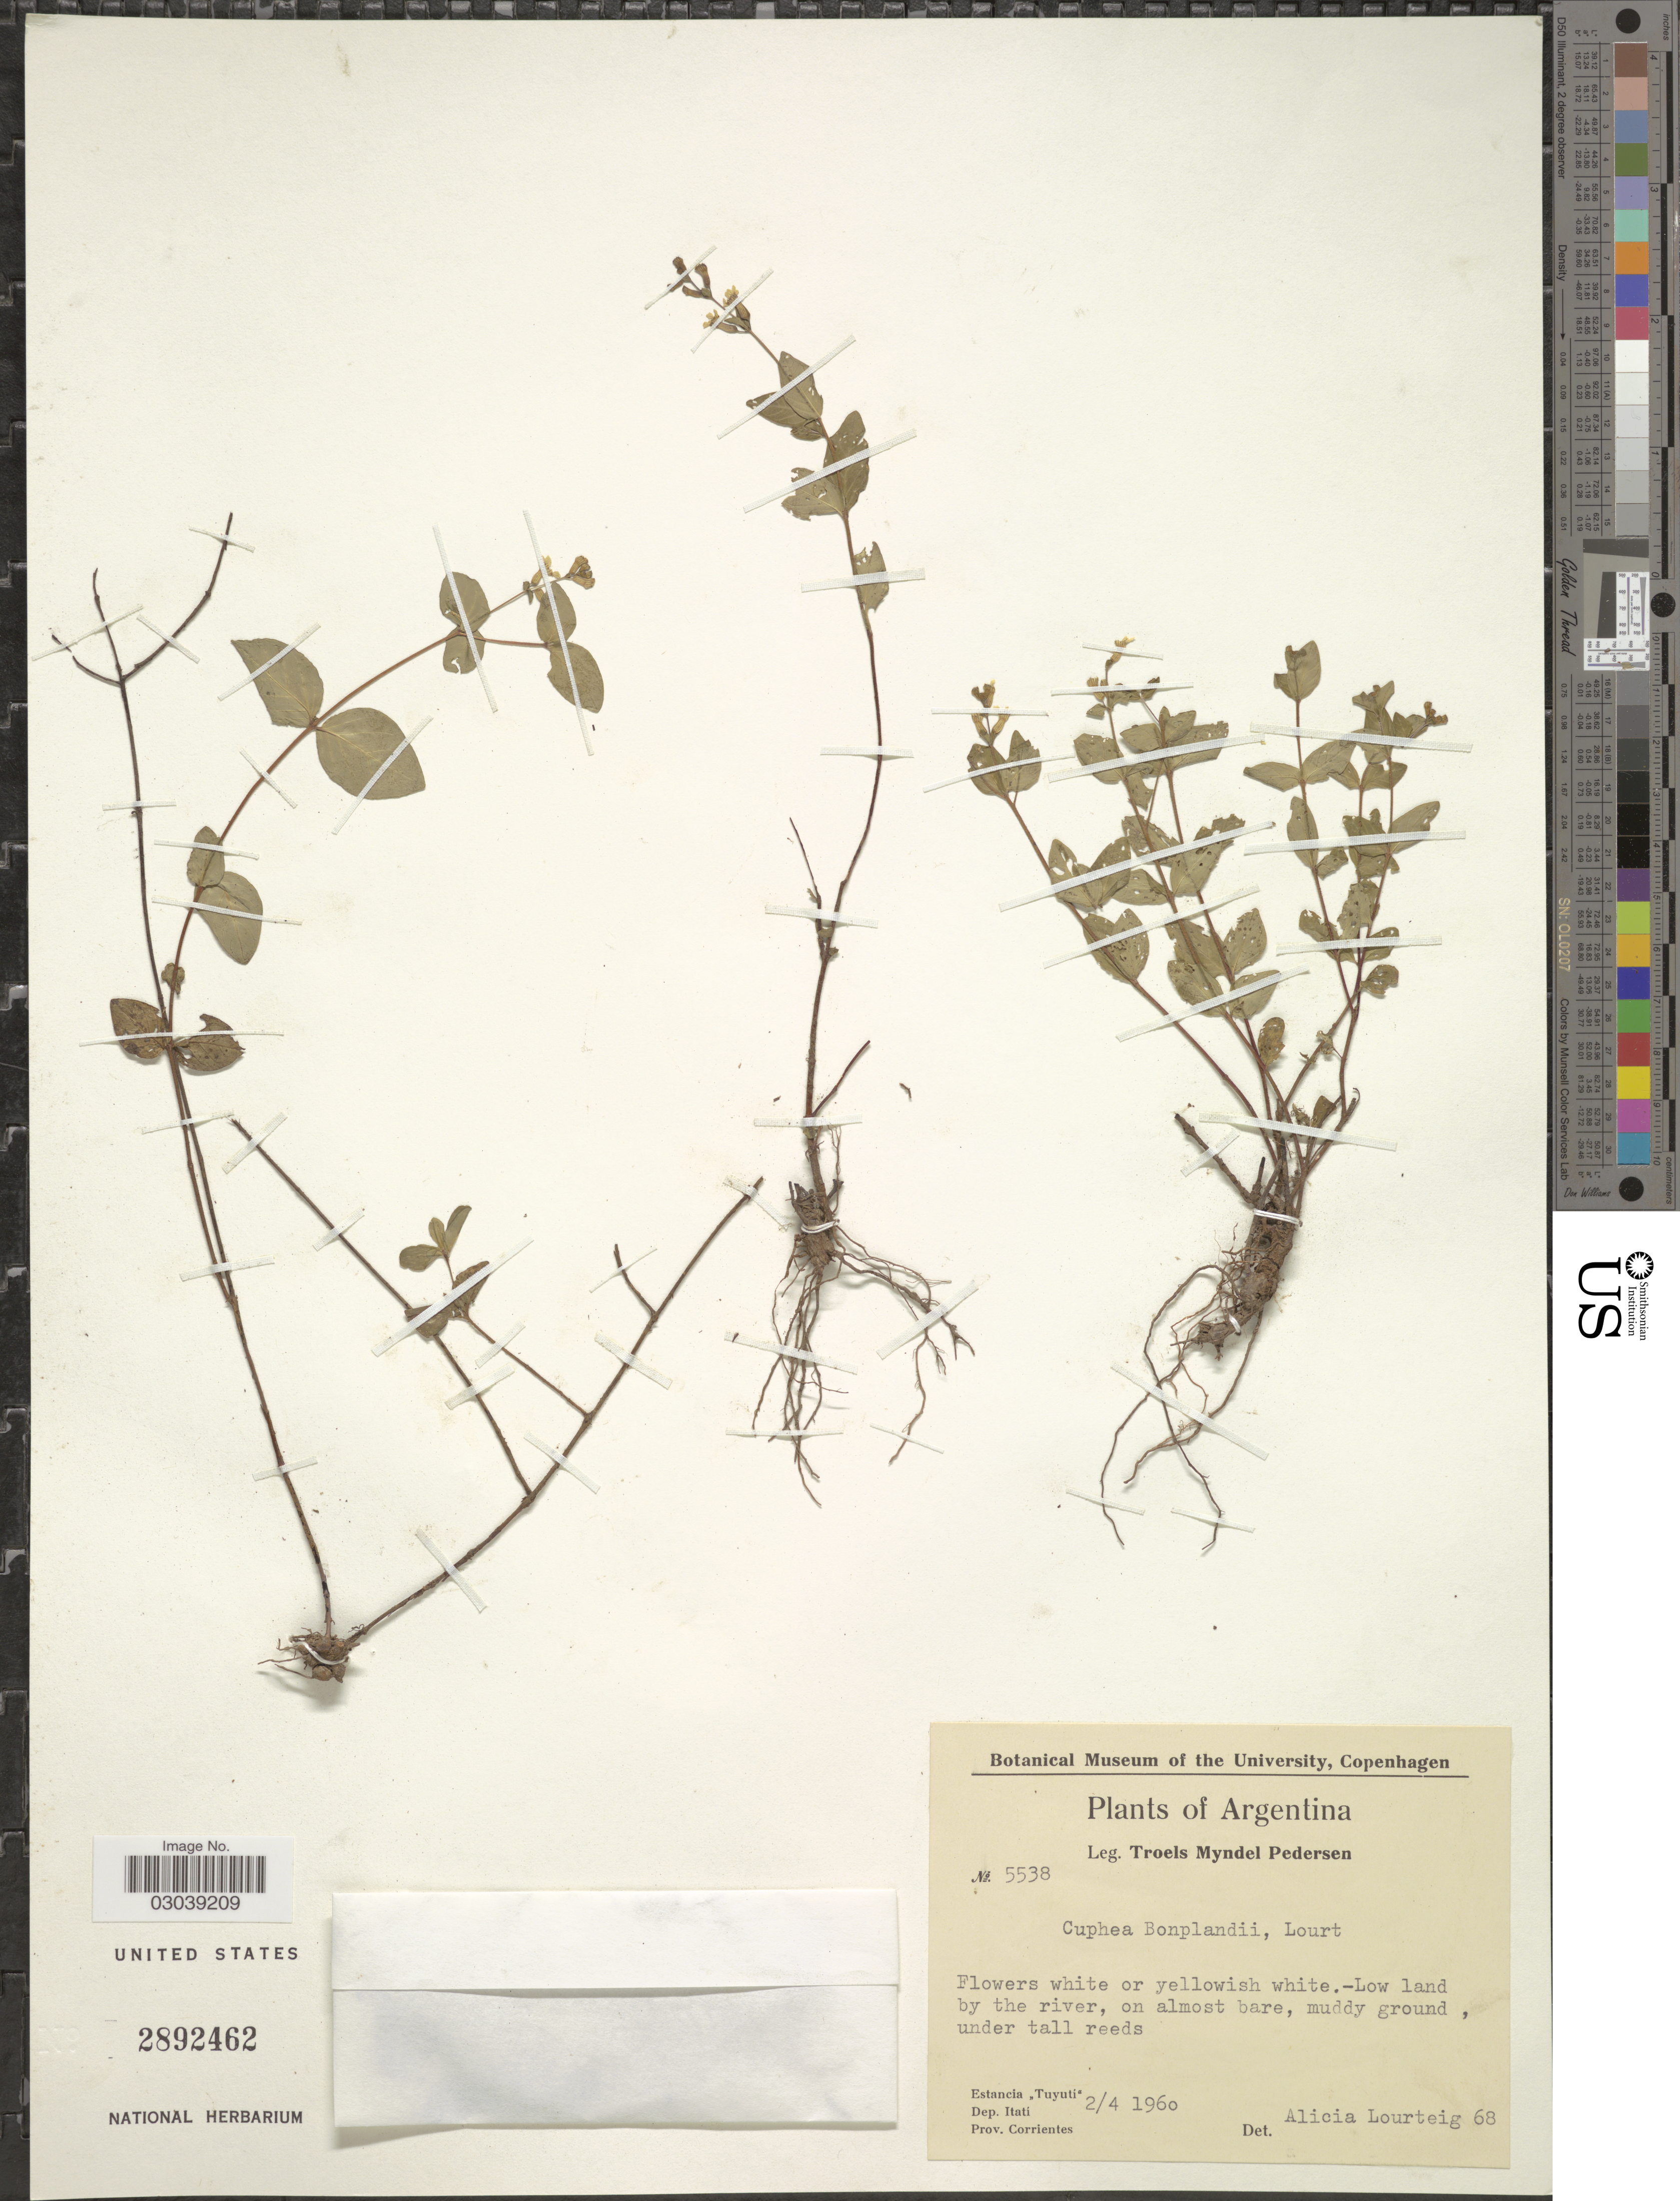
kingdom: Plantae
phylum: Tracheophyta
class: Magnoliopsida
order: Myrtales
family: Lythraceae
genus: Cuphea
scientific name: Cuphea bonplandii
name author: Lourteig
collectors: T. Pederson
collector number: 5538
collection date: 1960-04-02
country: Argentina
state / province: Corrientes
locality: Estancia "Tuyuti". Dep. Itati.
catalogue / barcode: US 2892462